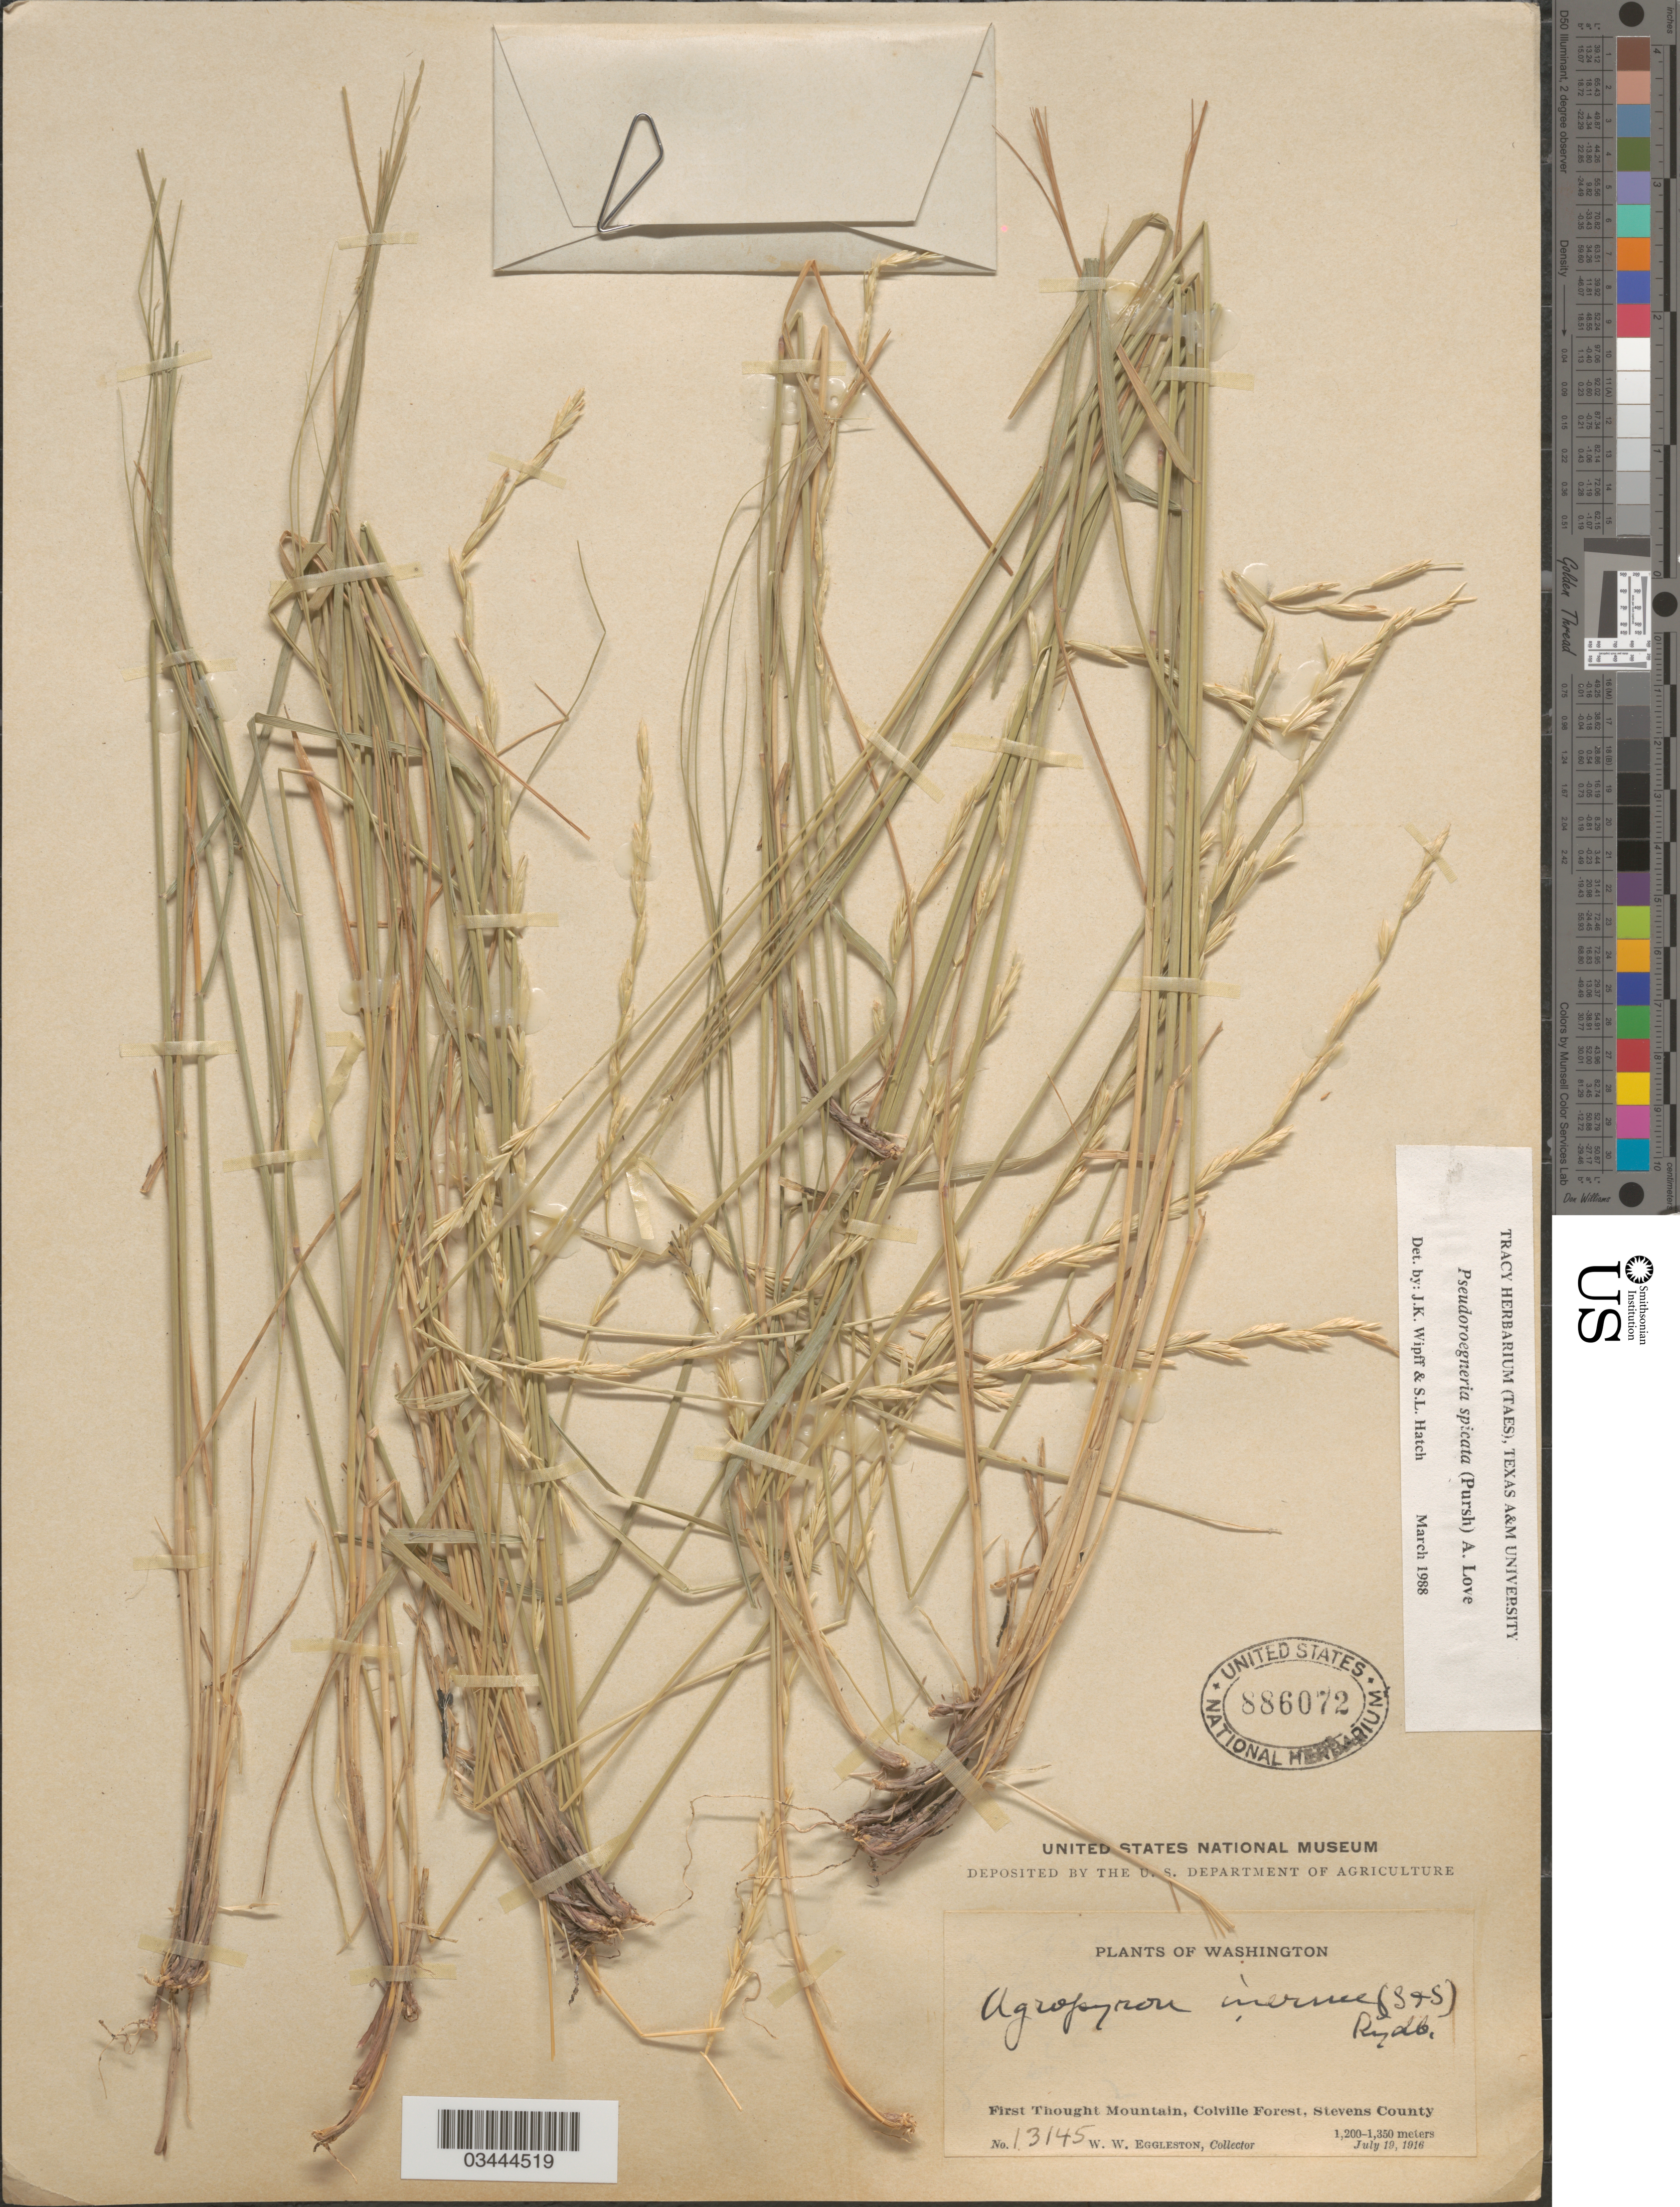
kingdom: Plantae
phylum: Tracheophyta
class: Liliopsida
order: Poales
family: Poaceae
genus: Pseudoroegneria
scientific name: Pseudoroegneria spicata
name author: (Pursh) Á. Löve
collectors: W. W. Eggleston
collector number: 13145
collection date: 1916-07-19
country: United States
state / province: Washington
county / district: Stevens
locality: First Thought Mountain, Colville Forest, Stevens County.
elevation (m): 1200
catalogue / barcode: US 886072